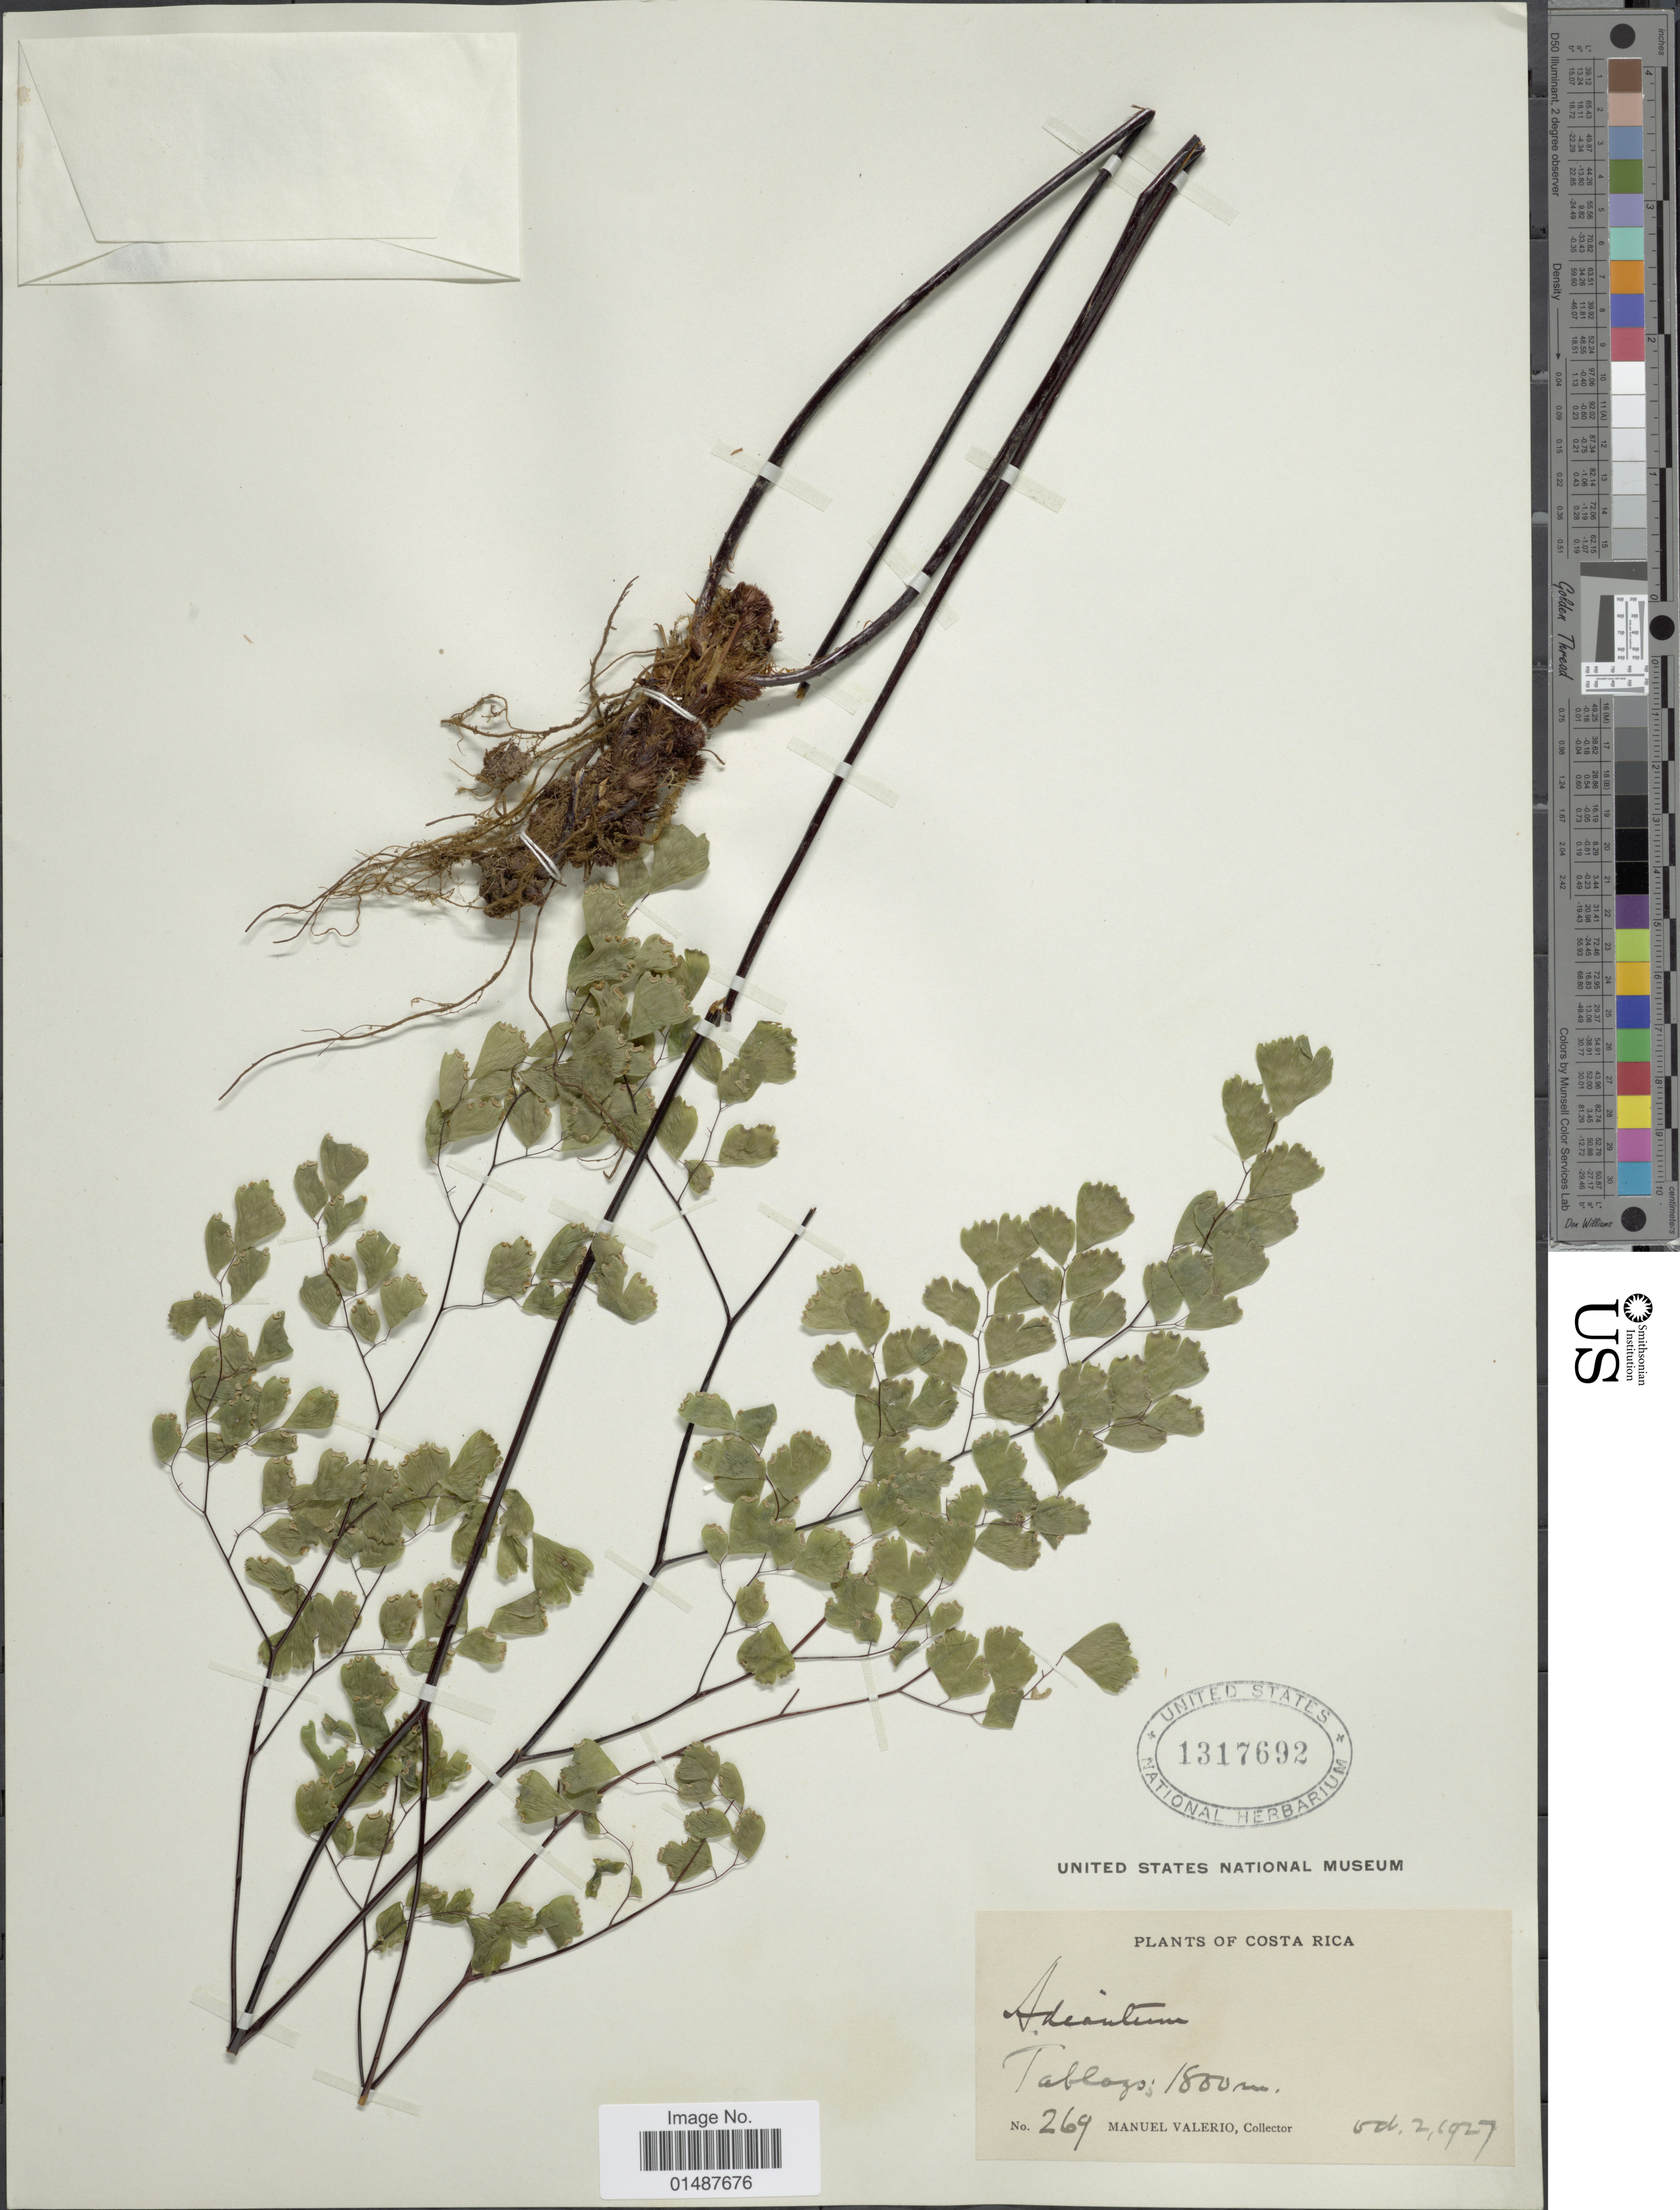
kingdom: Plantae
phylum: Tracheophyta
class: Polypodiopsida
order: Polypodiales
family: Pteridaceae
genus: Adiantum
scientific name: Adiantum andicola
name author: Liebm.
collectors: M. Valerio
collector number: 269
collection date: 1927-10-02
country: Costa Rica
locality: Tablazo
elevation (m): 1800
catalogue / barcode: US 1317692